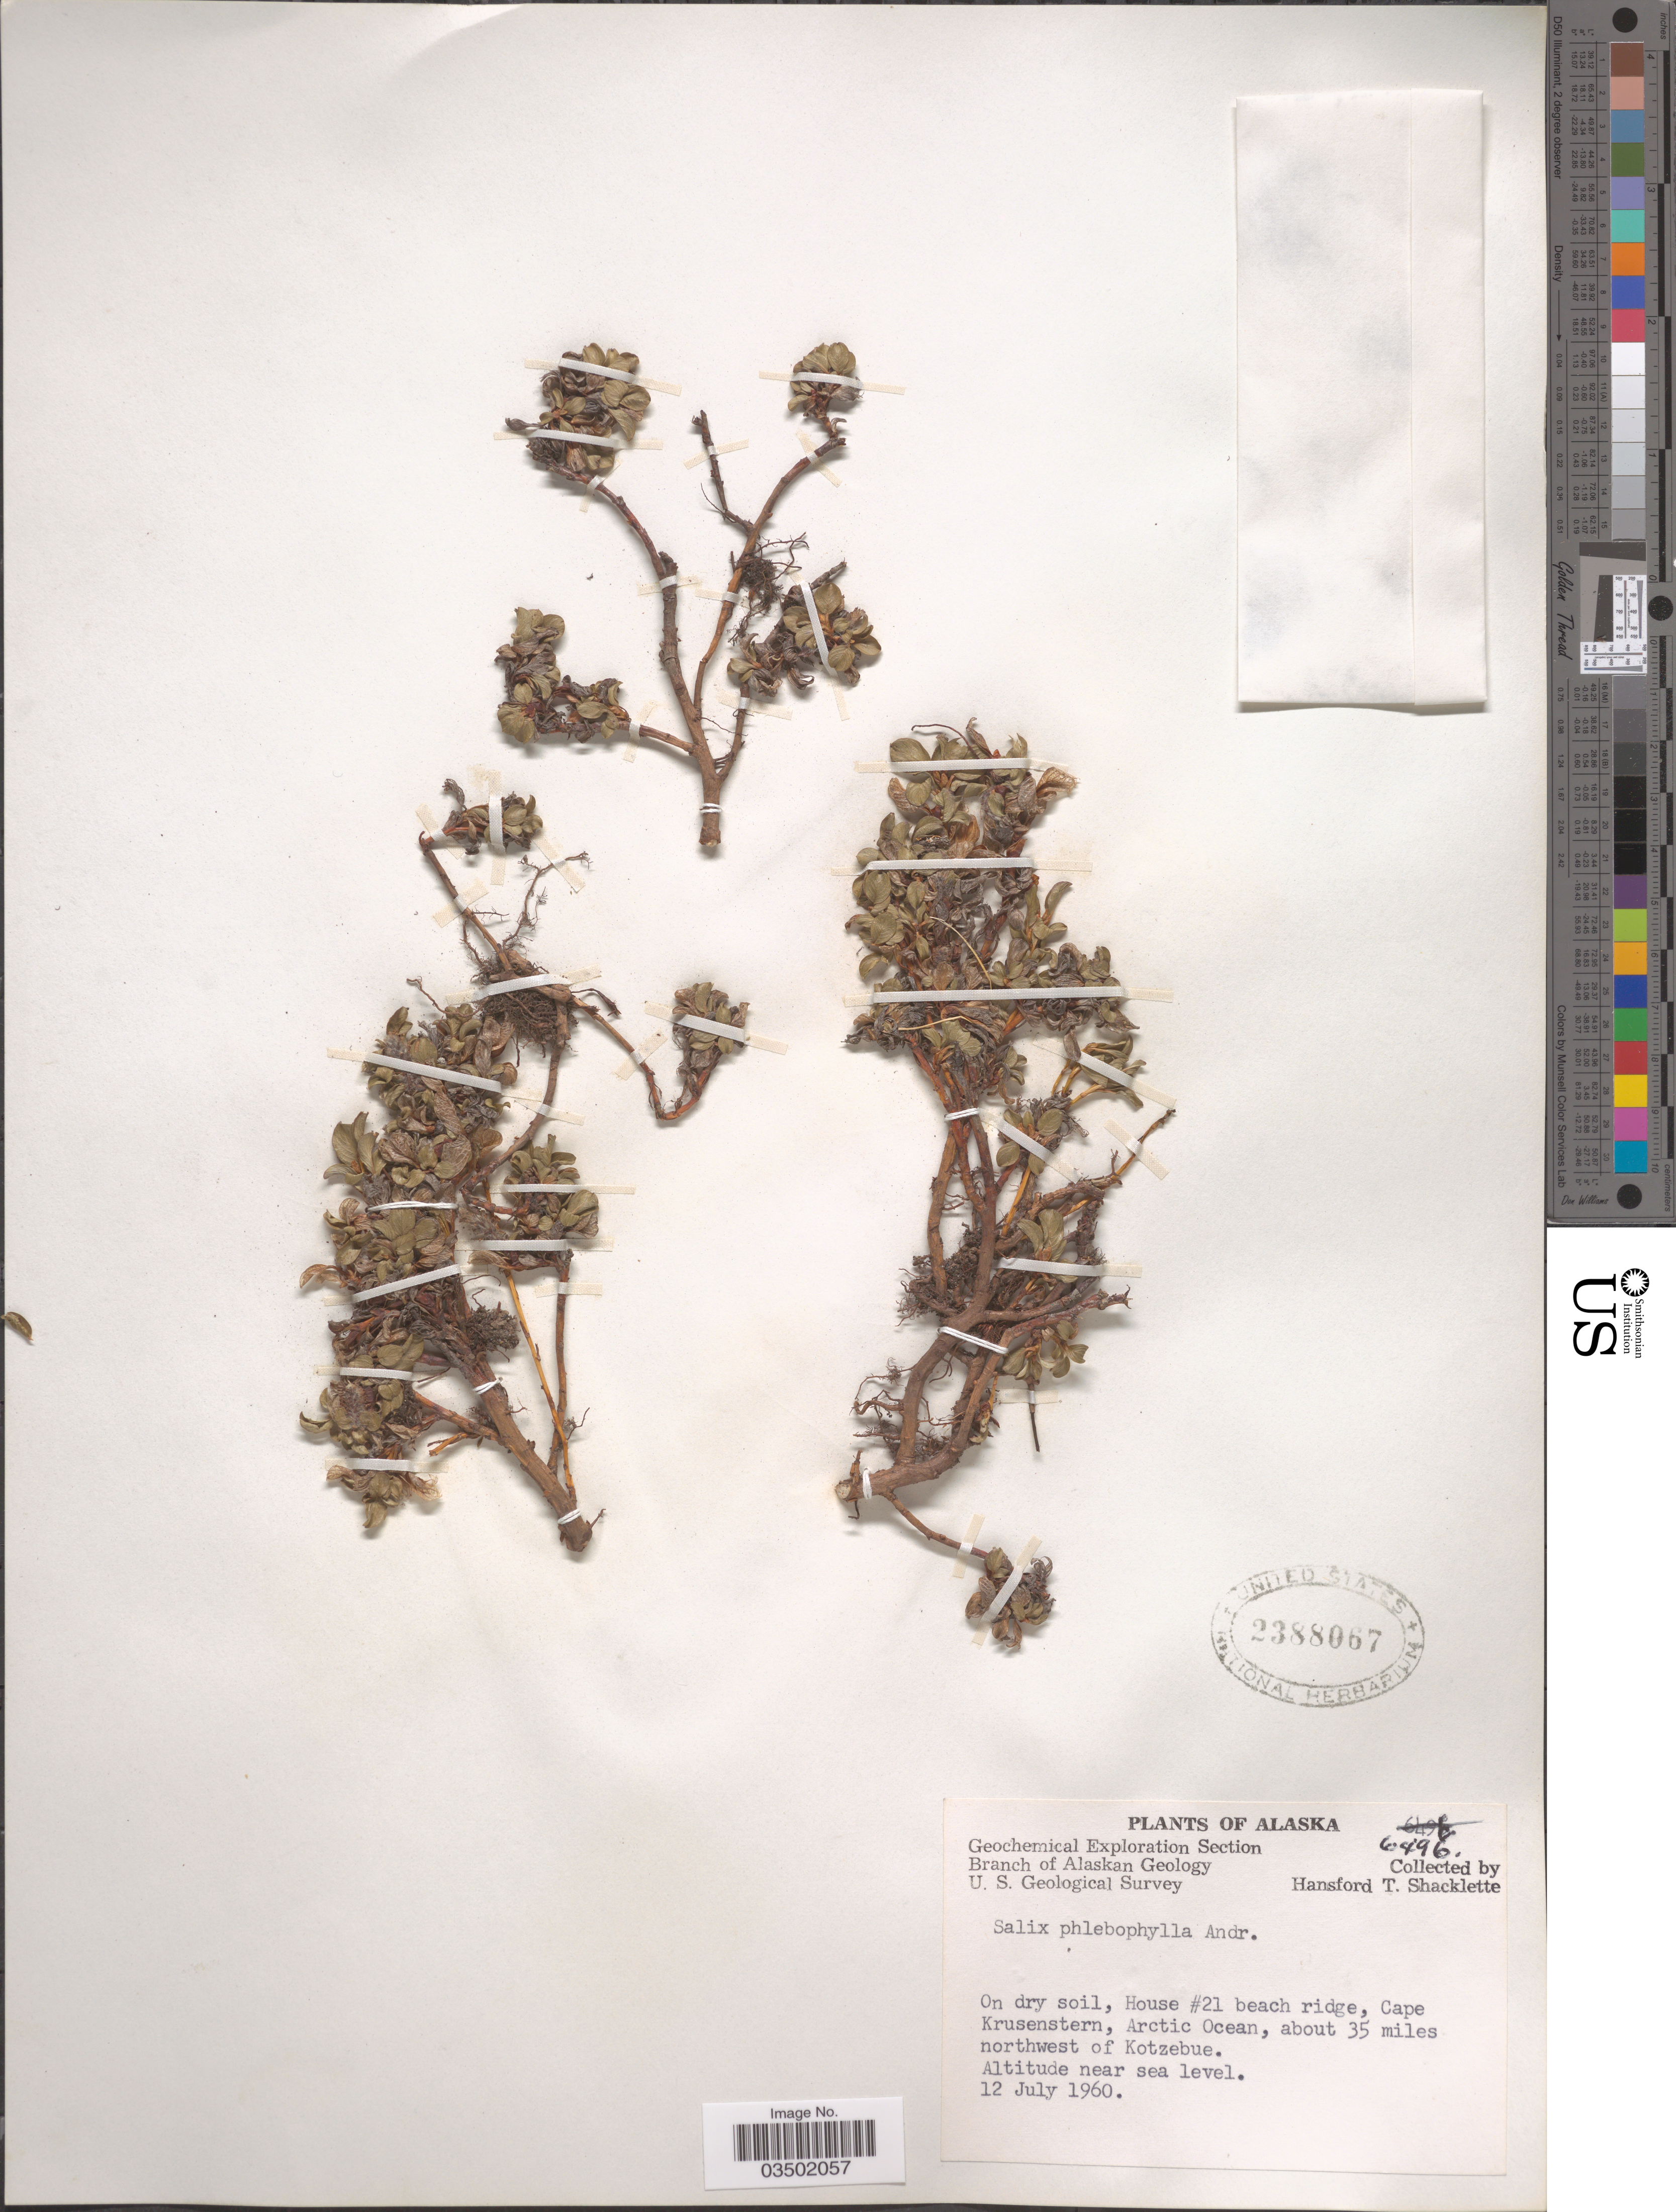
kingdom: Plantae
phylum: Tracheophyta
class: Magnoliopsida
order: Malpighiales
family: Salicaceae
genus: Salix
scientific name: Salix phlebophylla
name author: Andersson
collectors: H. Shacklette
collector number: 6496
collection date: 1960-07-12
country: United States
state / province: Alaska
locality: House #21 beach ridge, Cape Krusenstern, Arctic Ocean, about 35 miles northwest of Kotzebue.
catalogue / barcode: US 2388067